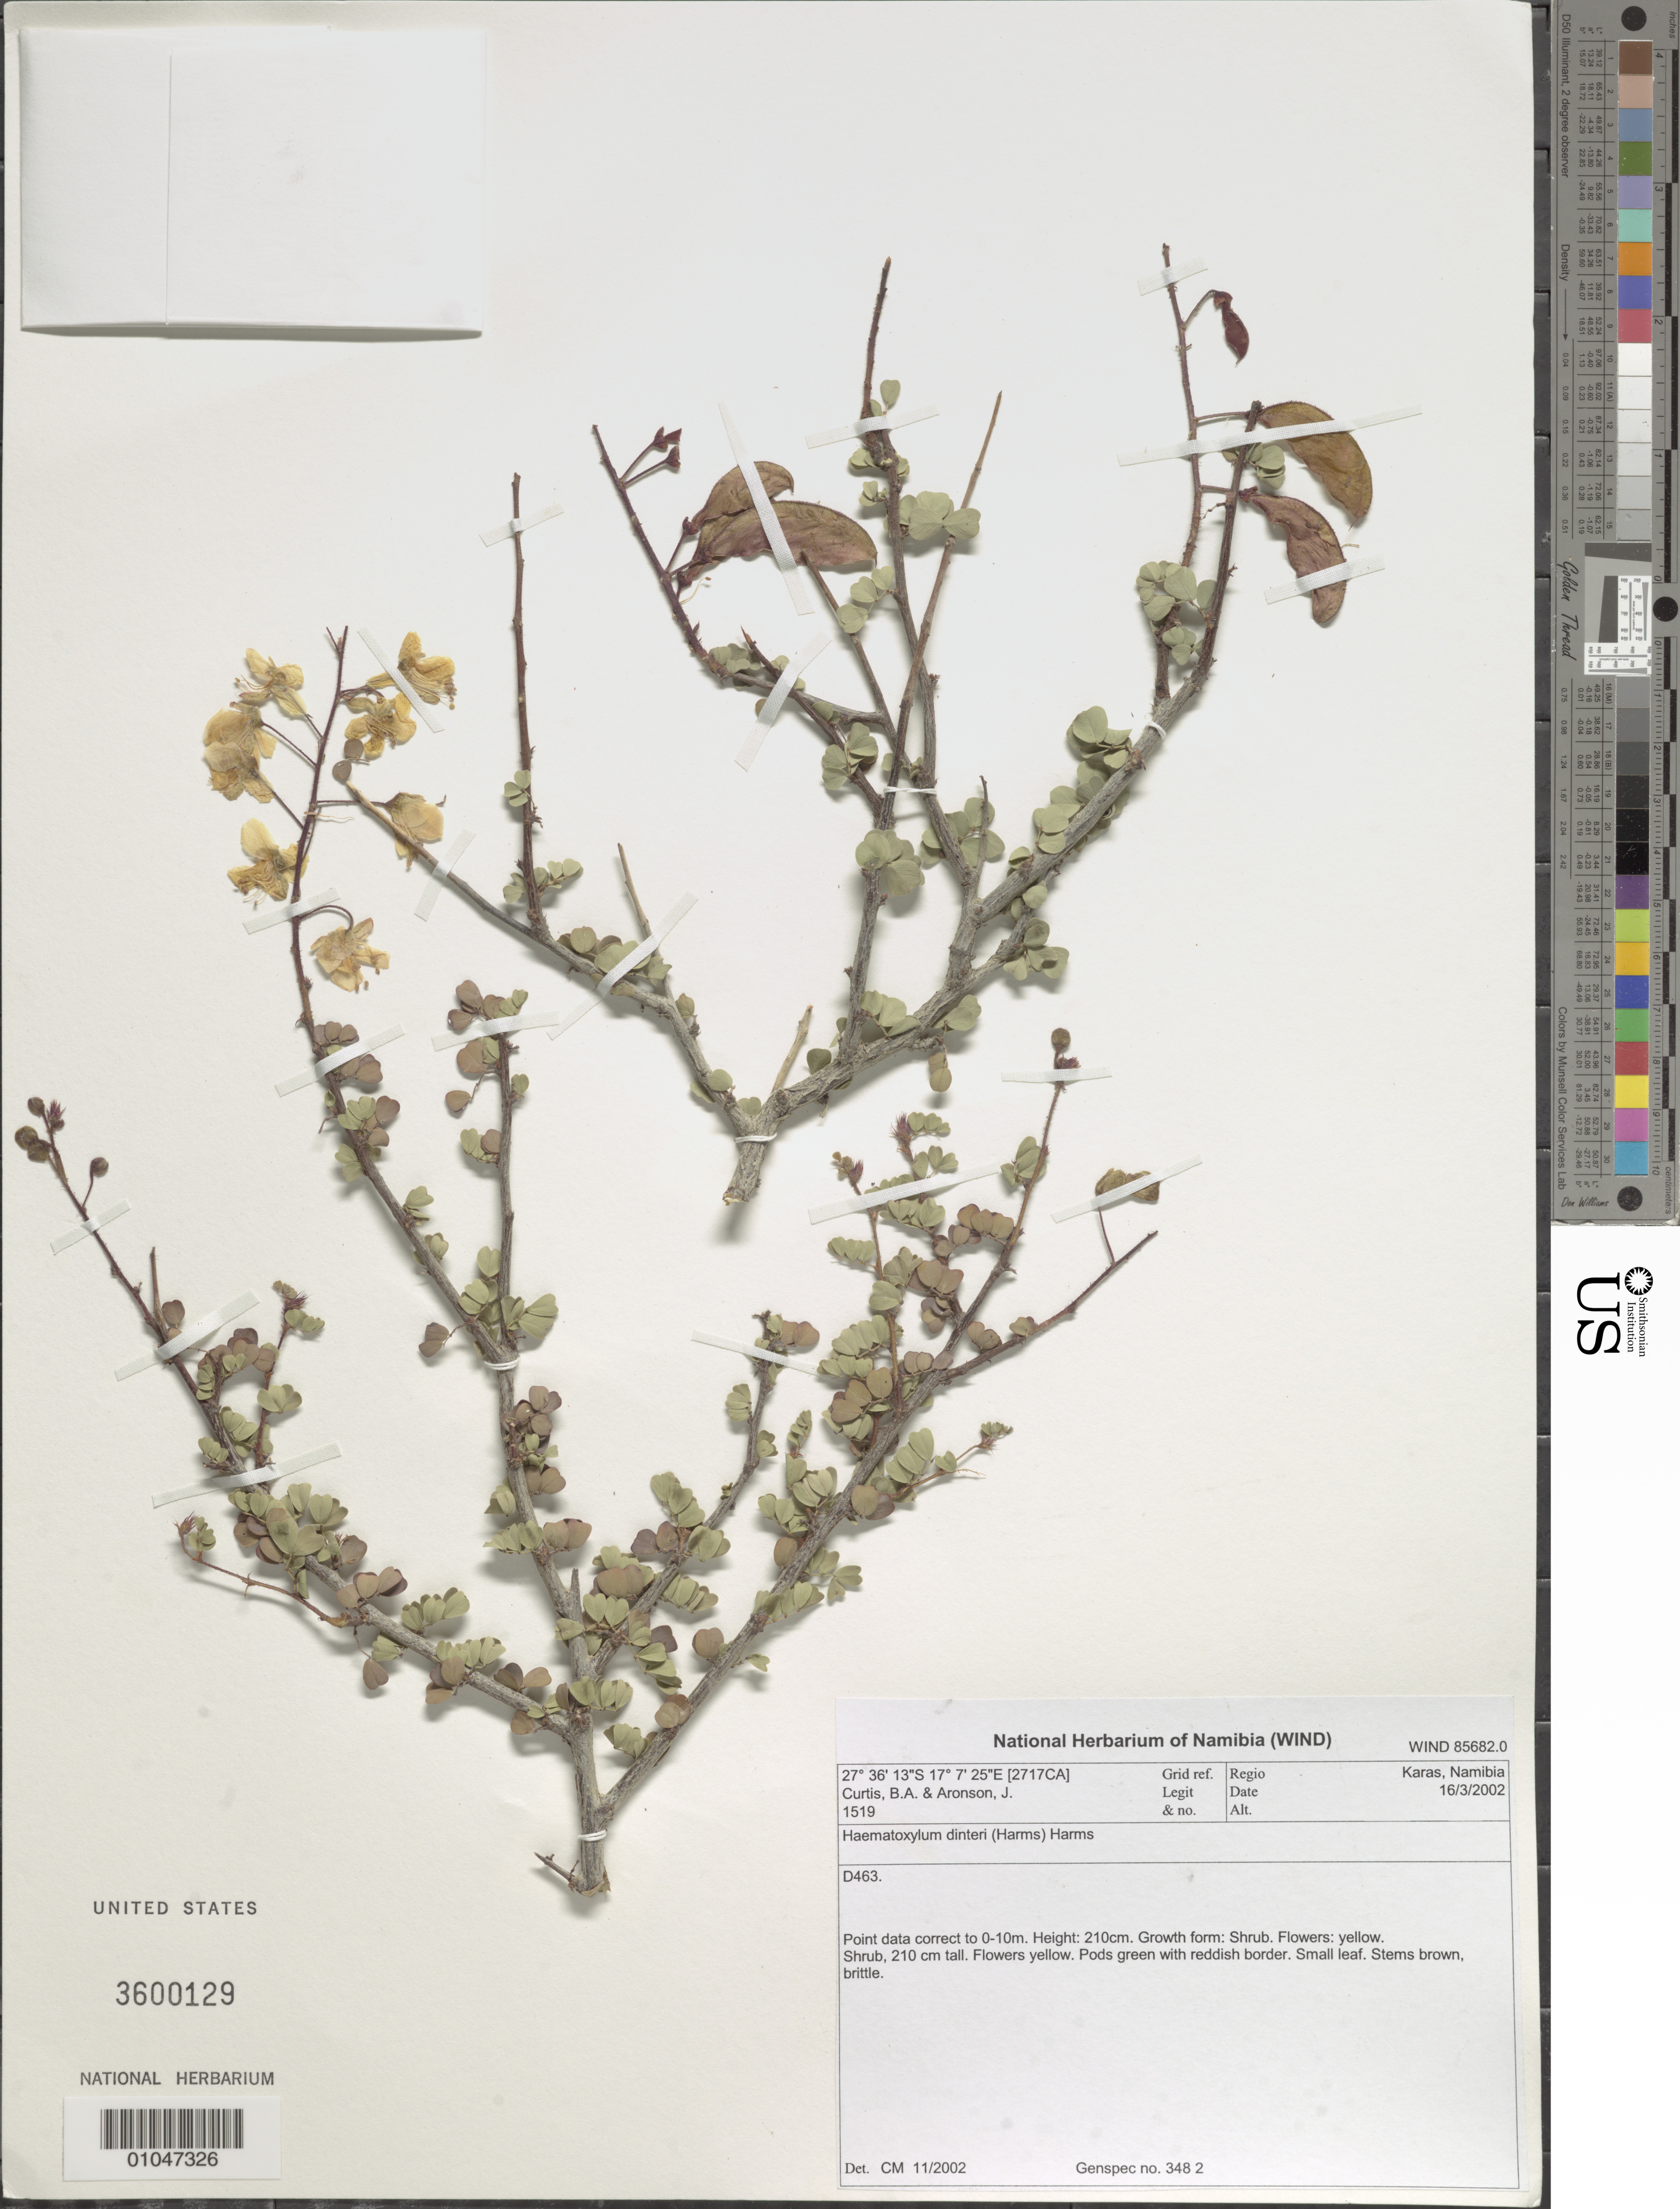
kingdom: Plantae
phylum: Tracheophyta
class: Magnoliopsida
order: Fabales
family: Fabaceae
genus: Haematoxylum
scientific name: Haematoxylum dinteri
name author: Harms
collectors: B. A. Curtis & J. Aronson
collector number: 1519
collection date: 2002-03-16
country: Namibia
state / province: Karas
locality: D463.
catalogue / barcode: US 3600129